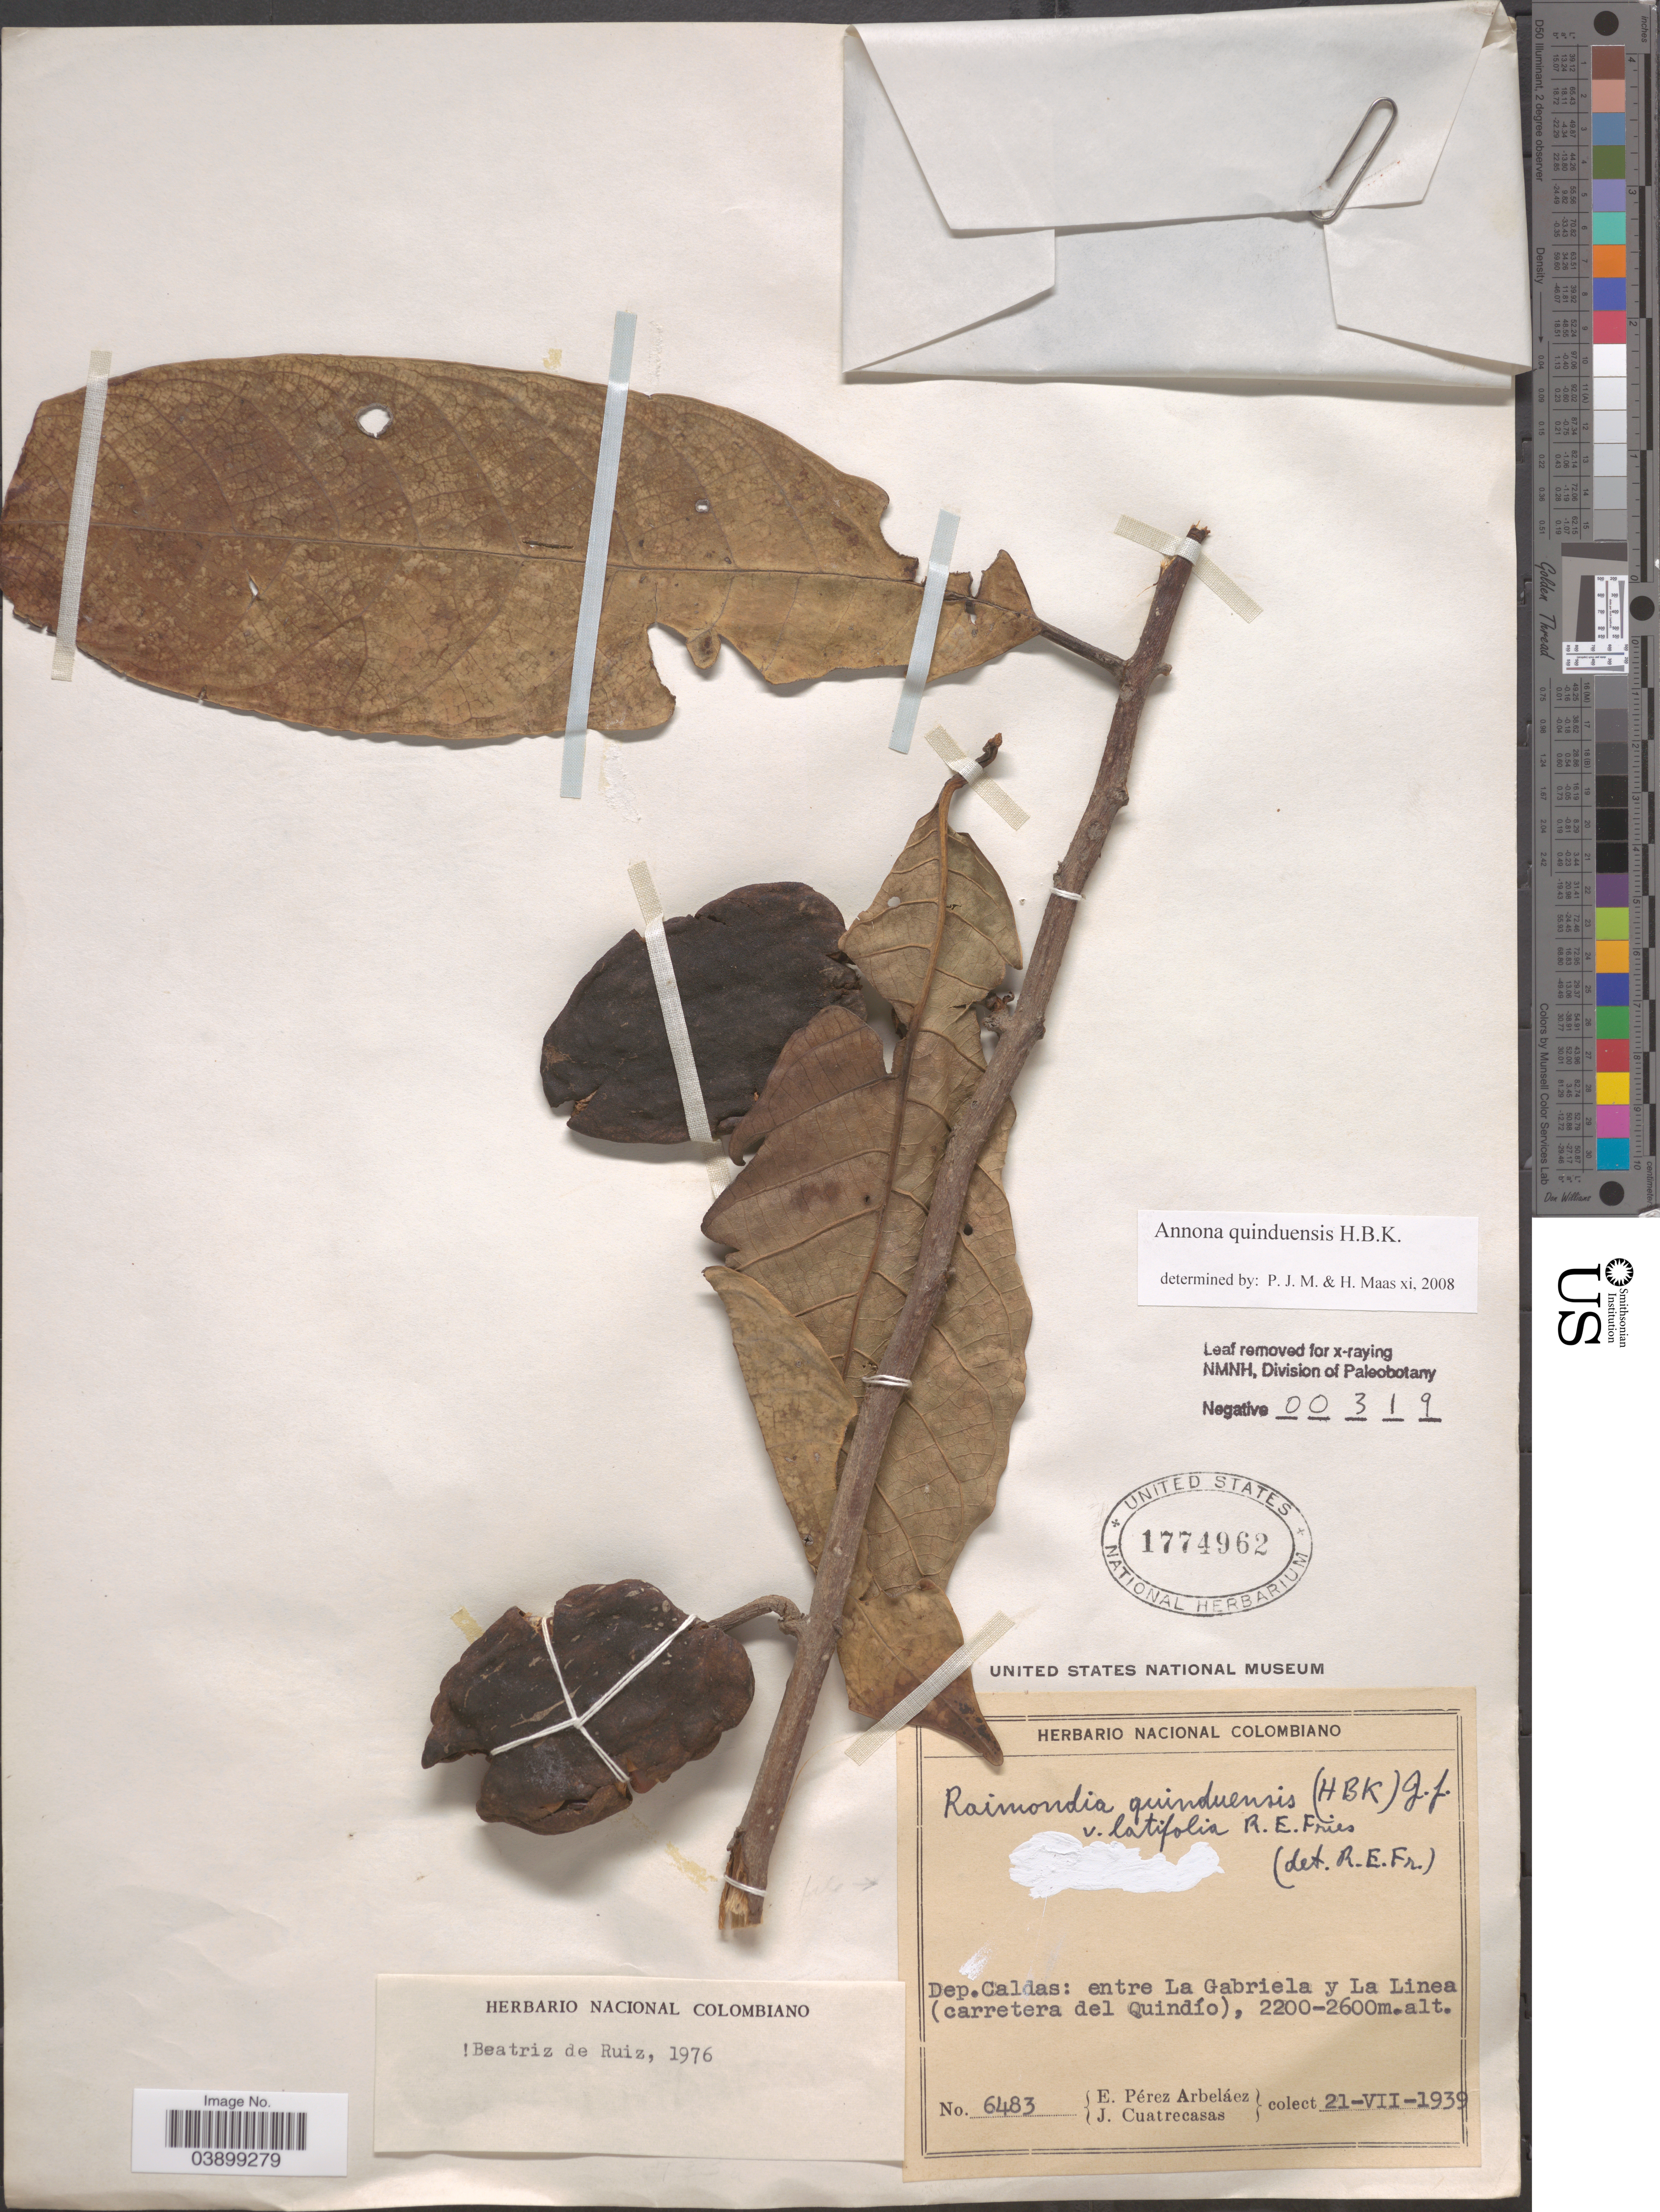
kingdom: Plantae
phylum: Tracheophyta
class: Magnoliopsida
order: Magnoliales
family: Annonaceae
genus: Annona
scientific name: Annona quinduensis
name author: Kunth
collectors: E. Pérez Arbeláez & J. Cuatrecasas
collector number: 6483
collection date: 1939-07-21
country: Colombia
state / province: Caldas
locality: Dep.Caldas: entre la Gabriela y La Linea (carretera del Quindío).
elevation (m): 2200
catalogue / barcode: US 1774962